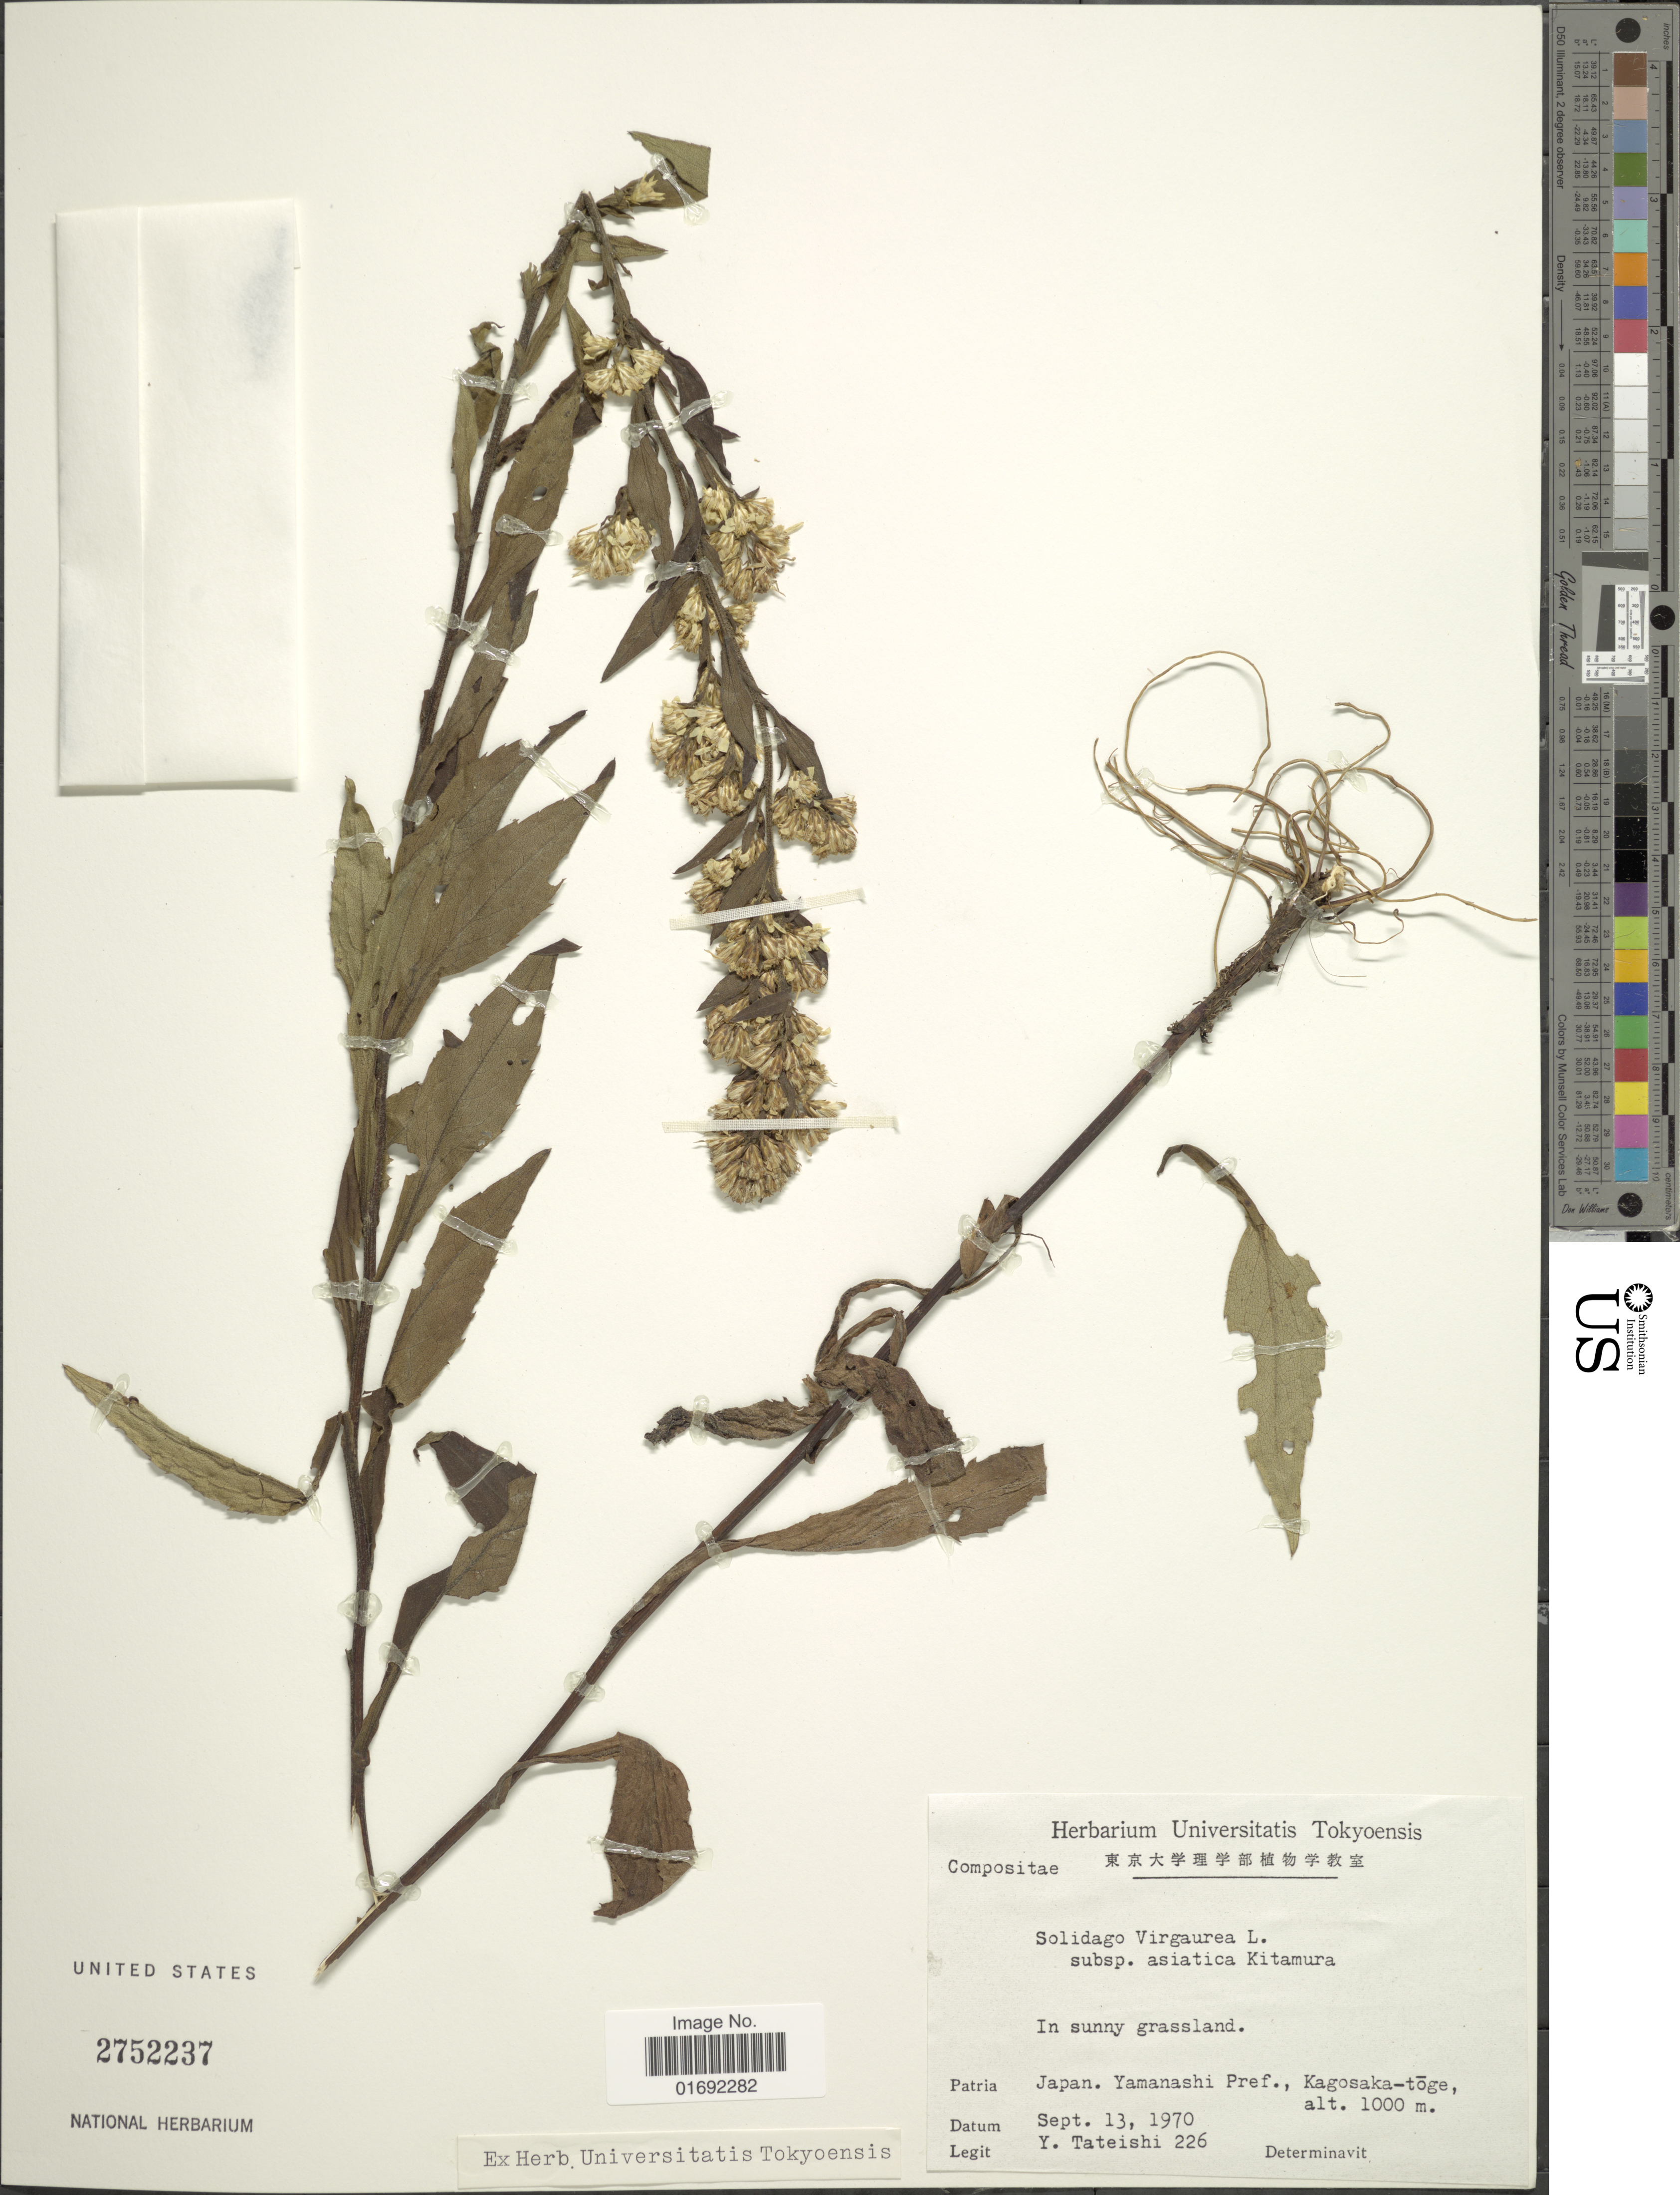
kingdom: Plantae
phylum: Tracheophyta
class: Magnoliopsida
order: Asterales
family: Asteraceae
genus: Solidago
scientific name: Solidago virgaurea var. asiatica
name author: Nakai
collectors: Y. Tateishi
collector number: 226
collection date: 1970-09-13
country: Japan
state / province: Yamanasi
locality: Yamanashi Pref., Kagosaka-toge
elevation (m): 1000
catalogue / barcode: US 2752237